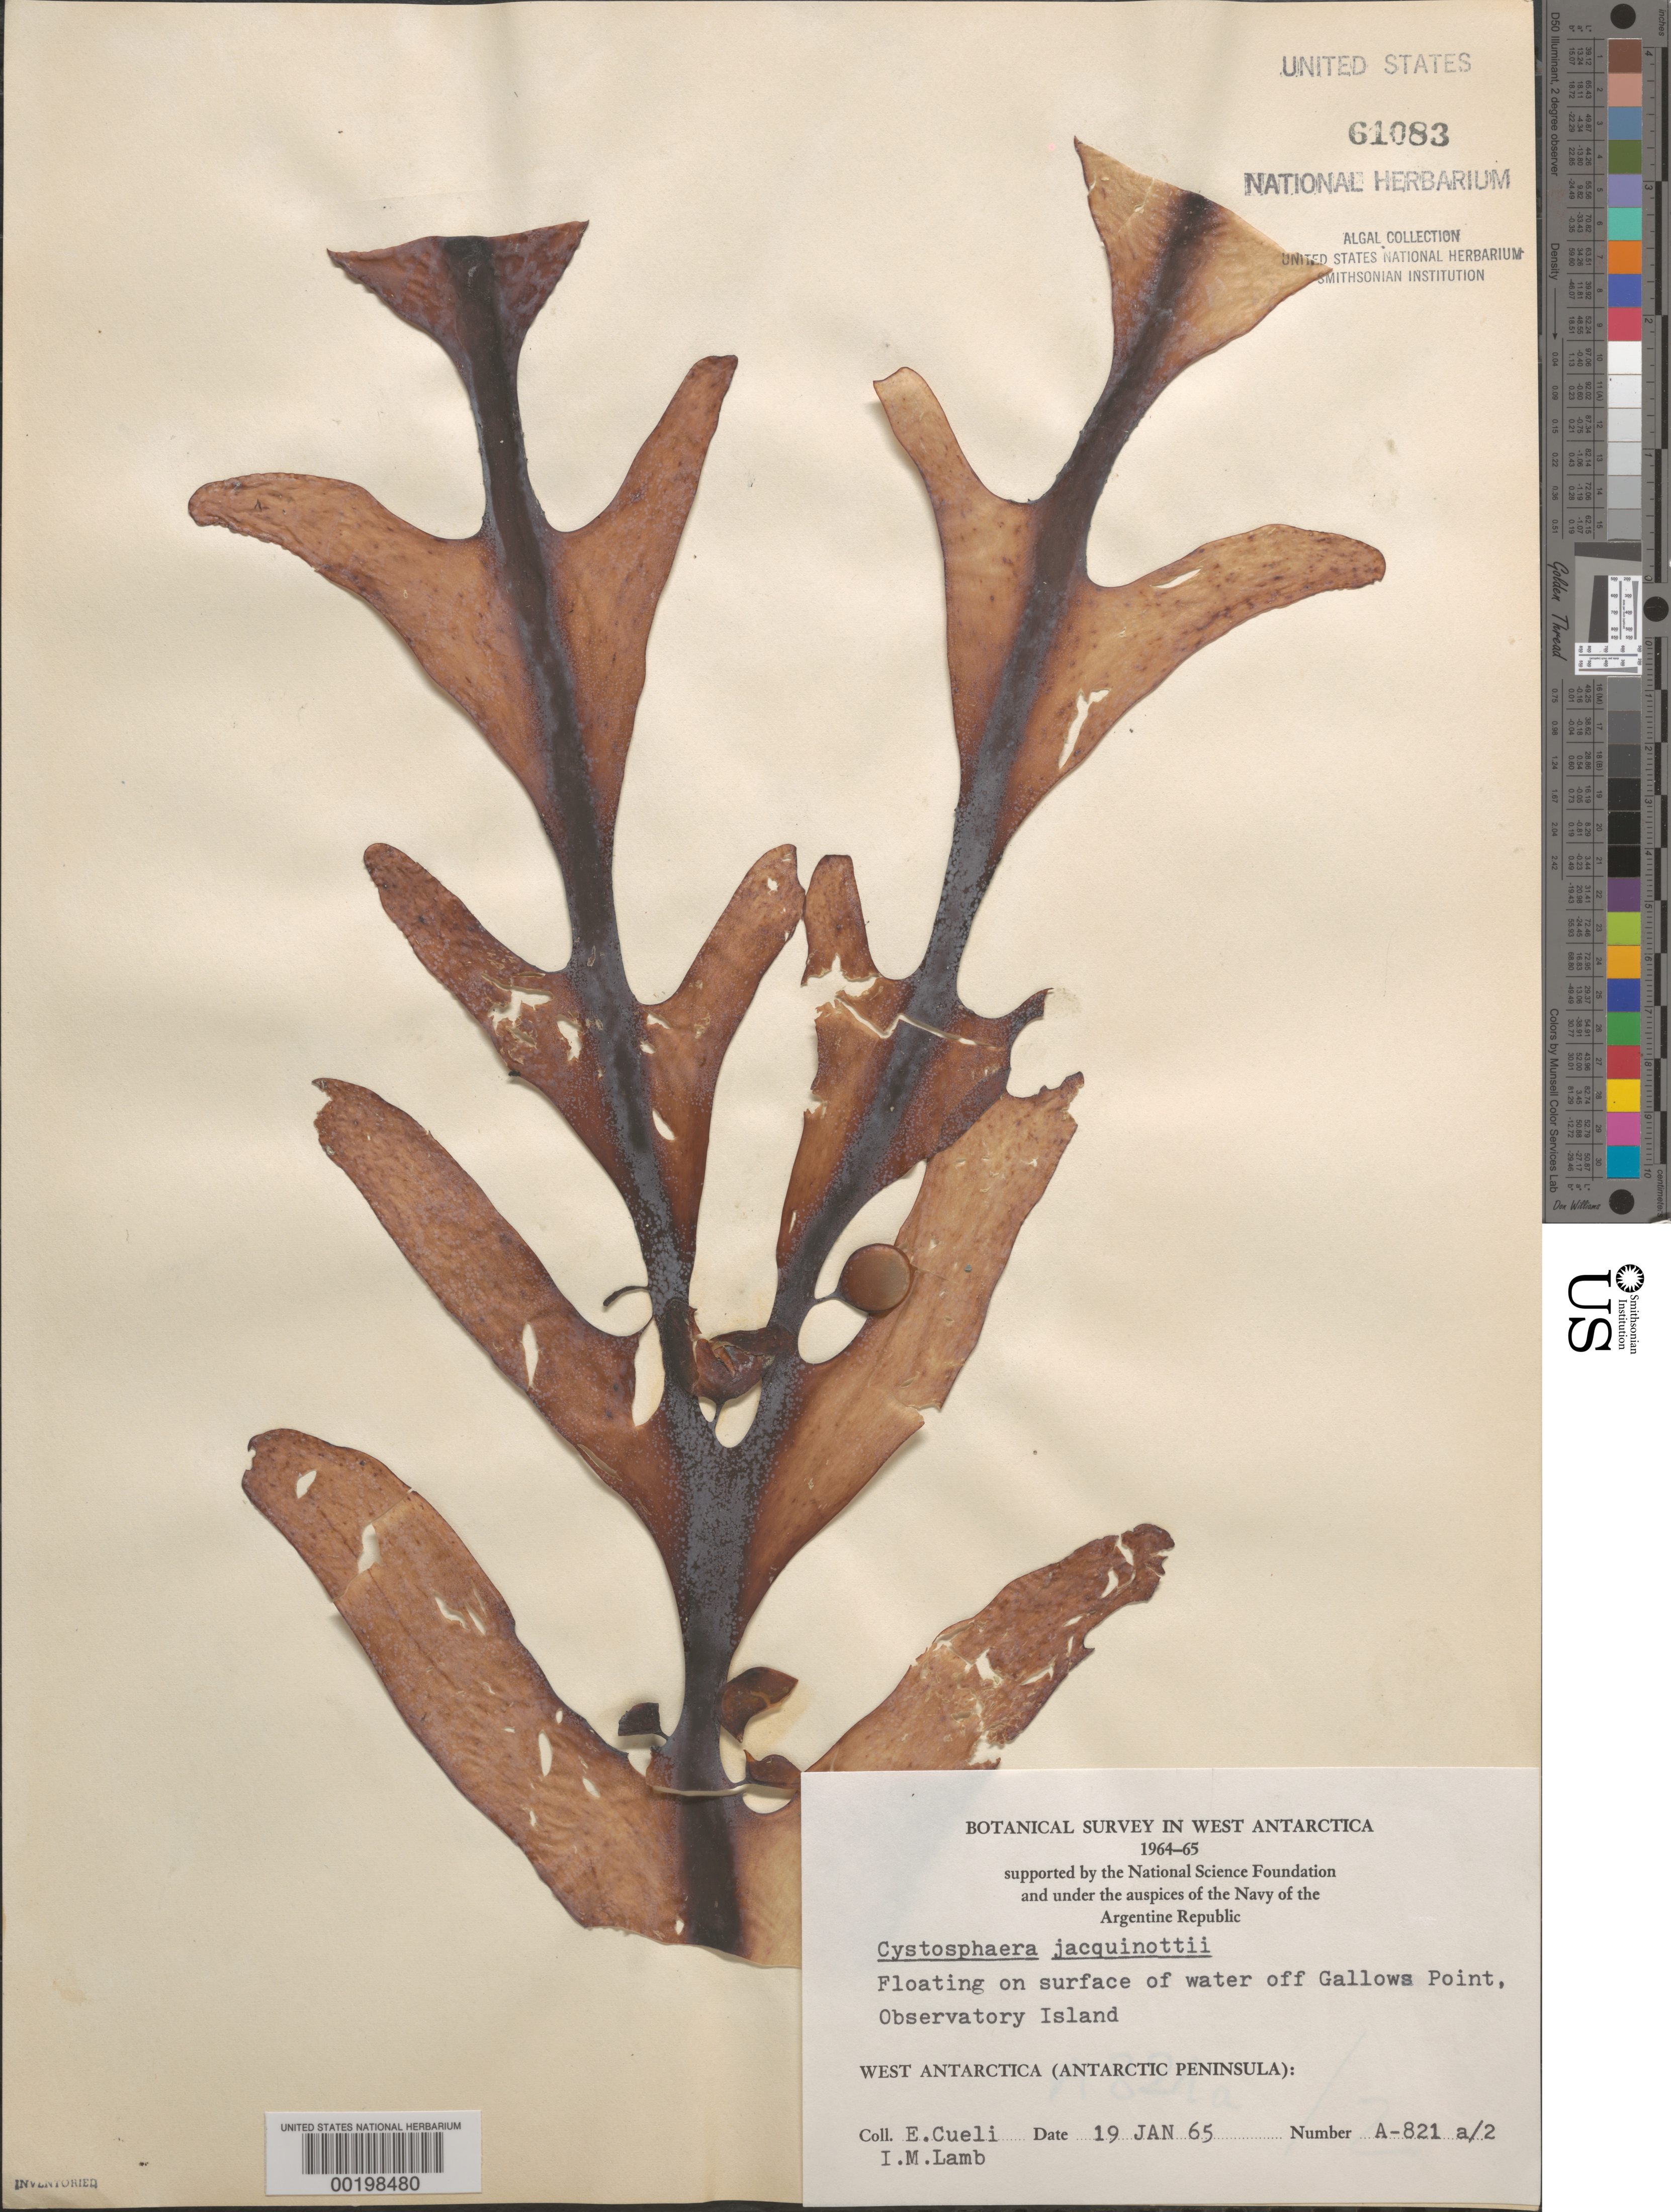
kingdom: Chromista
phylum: Ochrophyta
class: Phaeophyceae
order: Fucales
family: Seirococcaceae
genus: Cystosphaera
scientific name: Cystosphaera jacquinotii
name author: (Montagne) Skottsberg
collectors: E. Cueli & I. M. Lamb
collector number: A-821a-2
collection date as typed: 19 Jan 1965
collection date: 1965-01-19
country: Antarctica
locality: Gamma (observatory) Island, off Gallows Point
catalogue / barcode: US 61083